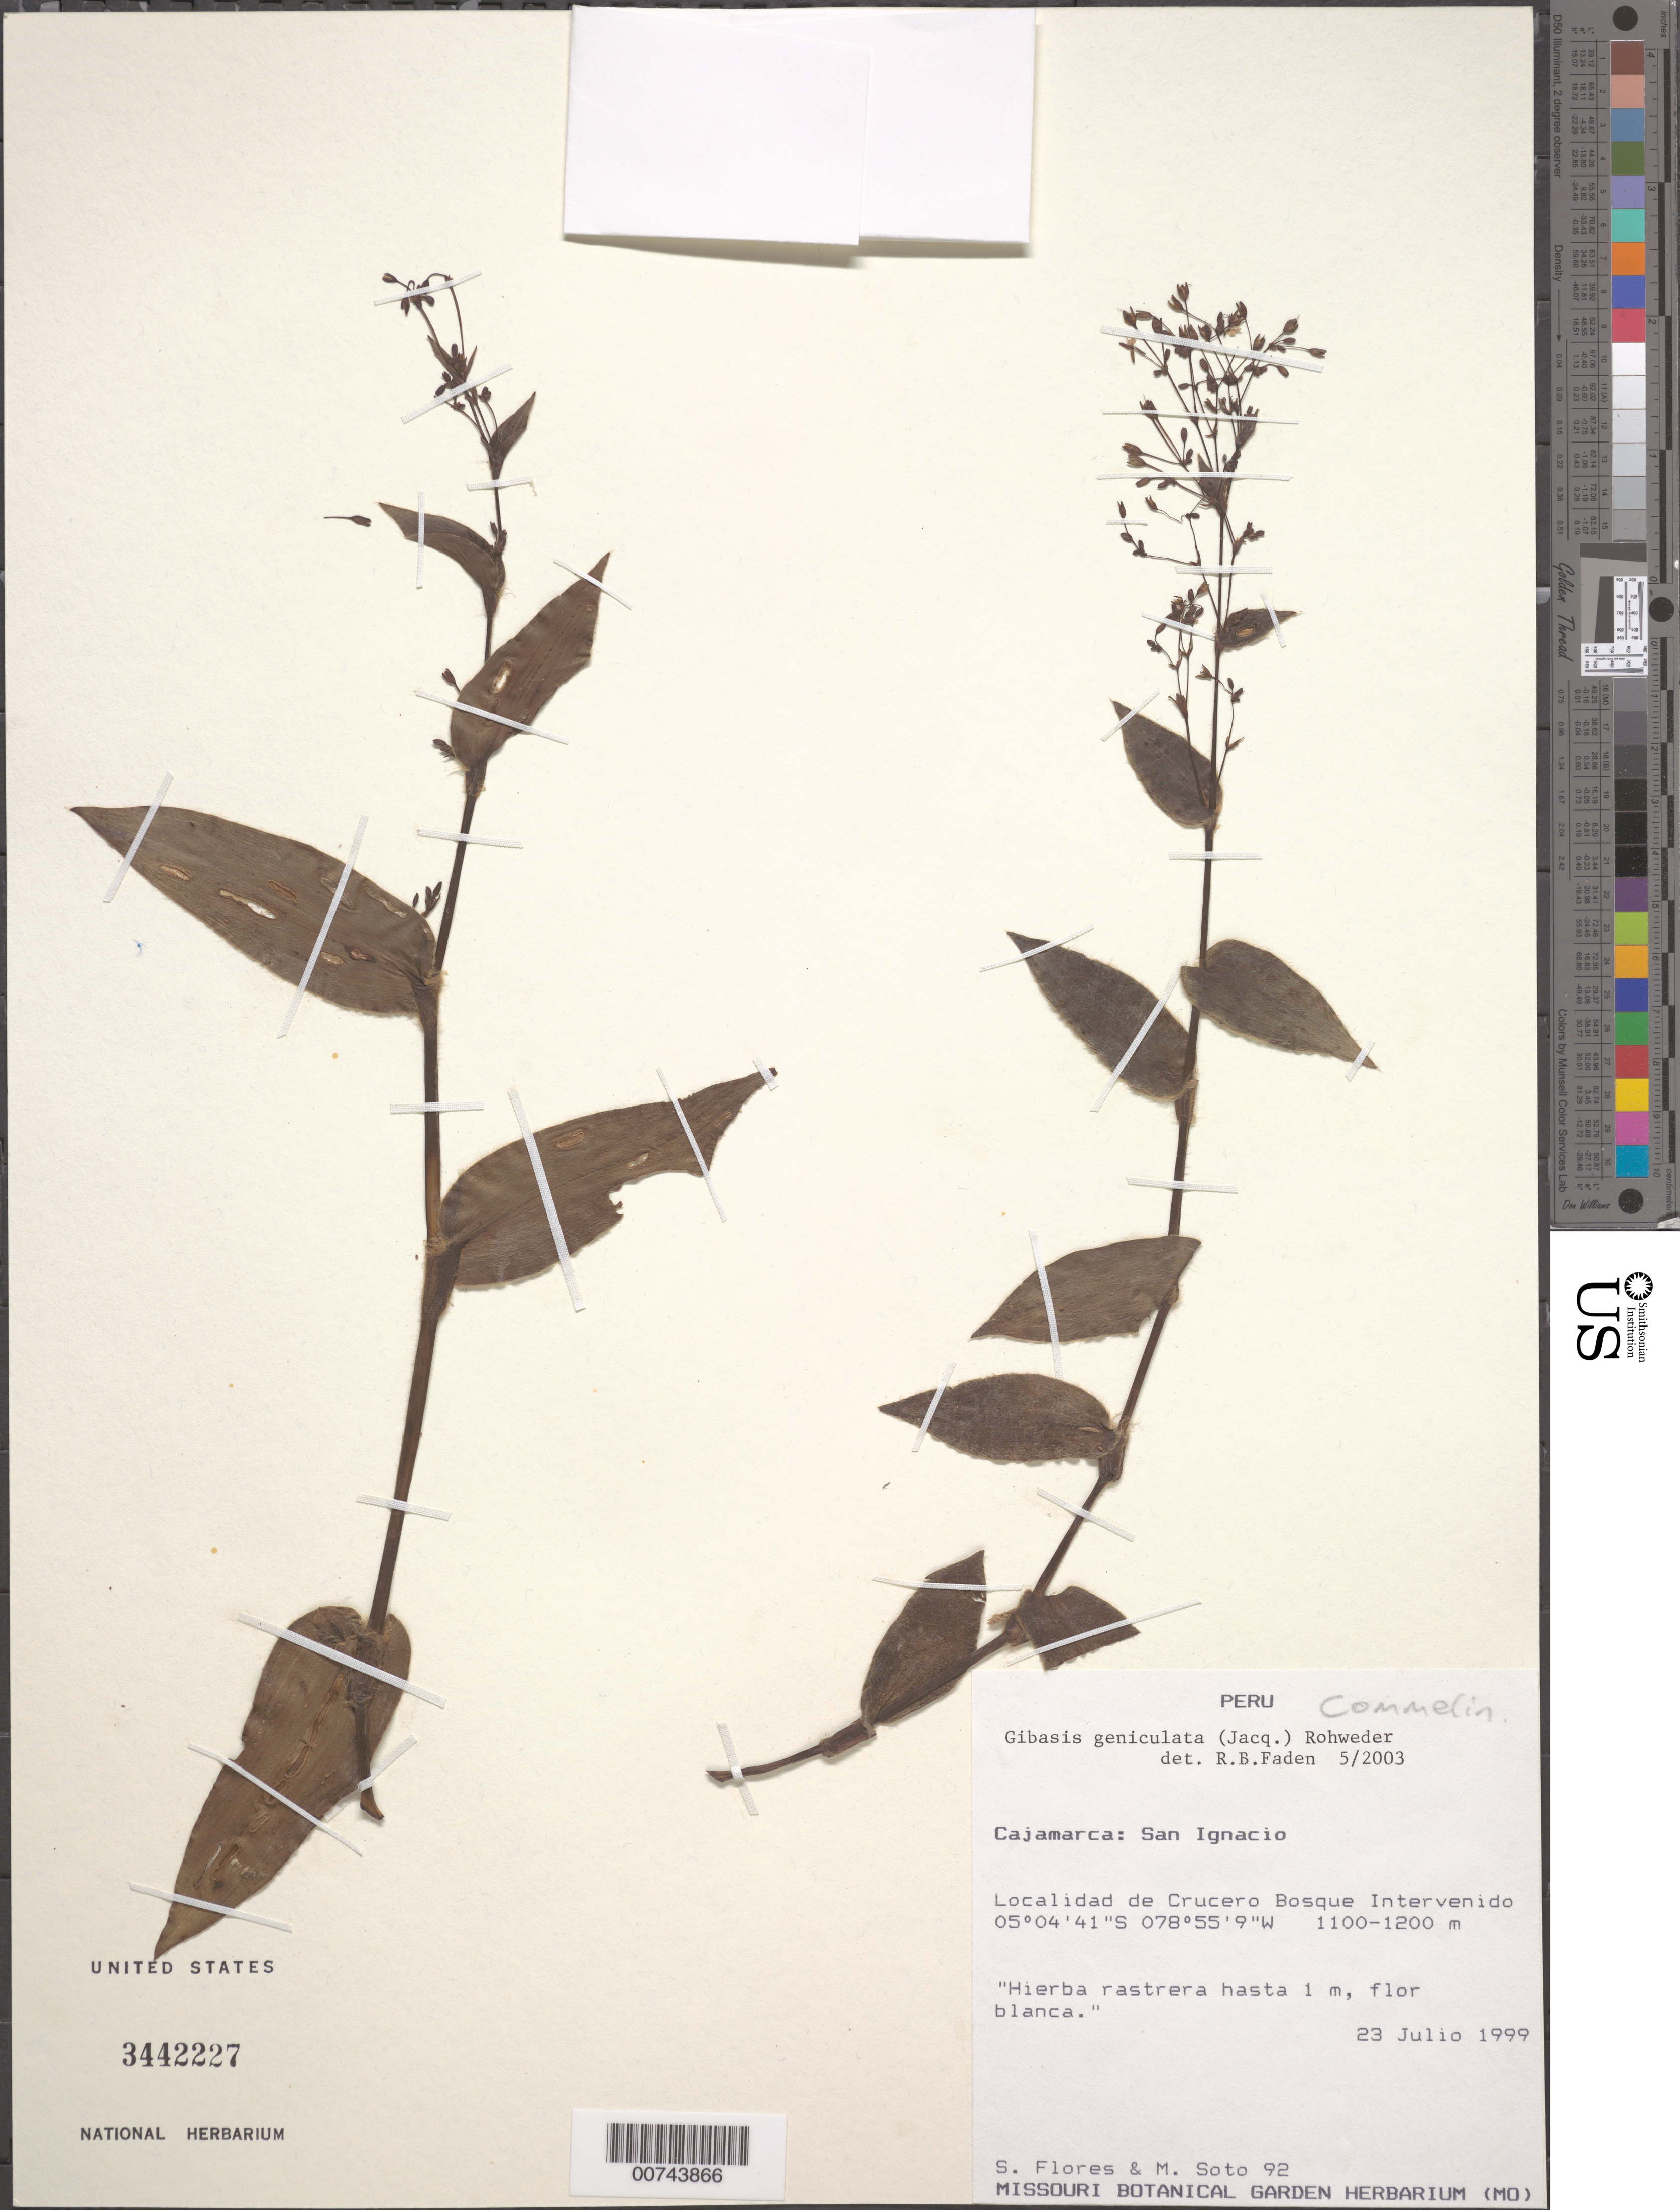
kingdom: Plantae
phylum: Tracheophyta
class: Liliopsida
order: Commelinales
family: Commelinaceae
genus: Gibasis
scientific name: Gibasis geniculata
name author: (Jacq.) Rohweder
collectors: M. Flores & M. Soto Arenas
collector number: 92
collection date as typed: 23 Jul 1999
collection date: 1999-07-23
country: Peru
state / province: Cajamarca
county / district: San Ignacio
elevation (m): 1100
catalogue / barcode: US 3442227